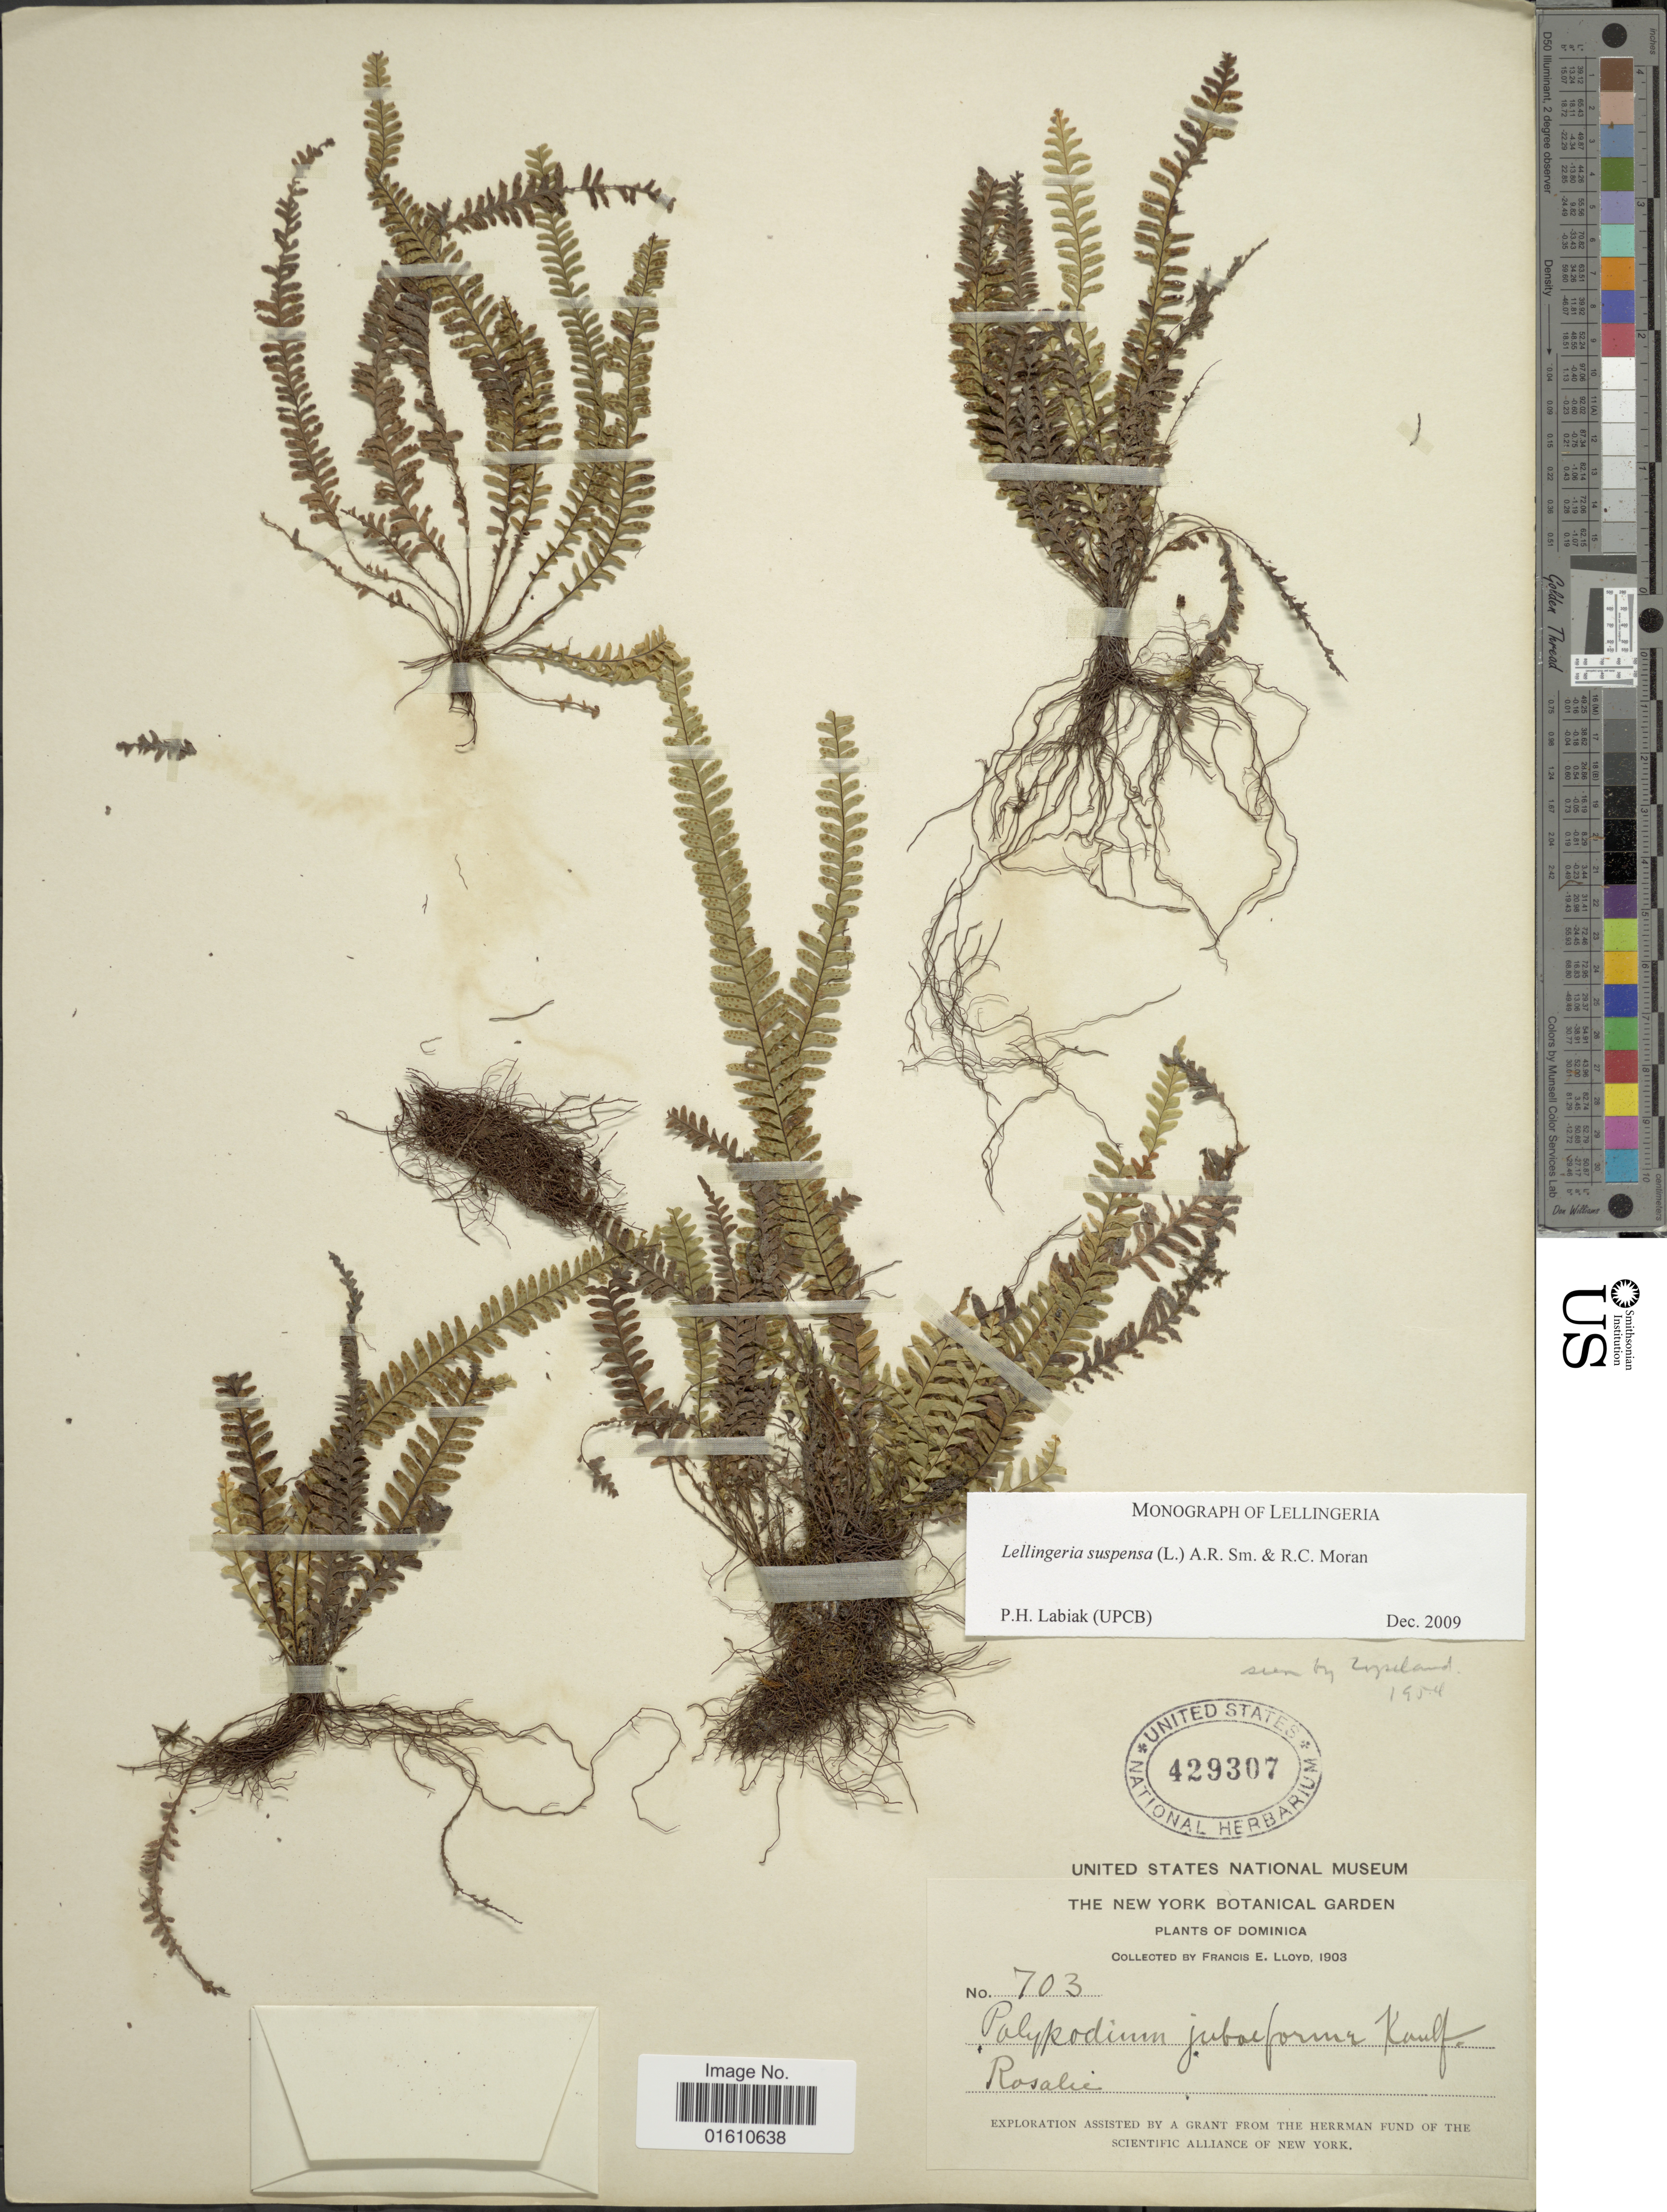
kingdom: Plantae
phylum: Tracheophyta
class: Polypodiopsida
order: Polypodiales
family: Polypodiaceae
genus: Lellingeria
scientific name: Lellingeria suspensa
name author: (L.) A.R. Sm. & R.C. Moran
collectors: Lloyd, C. E.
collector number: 703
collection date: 1903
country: Dominica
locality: Rosalie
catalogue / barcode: US 429307